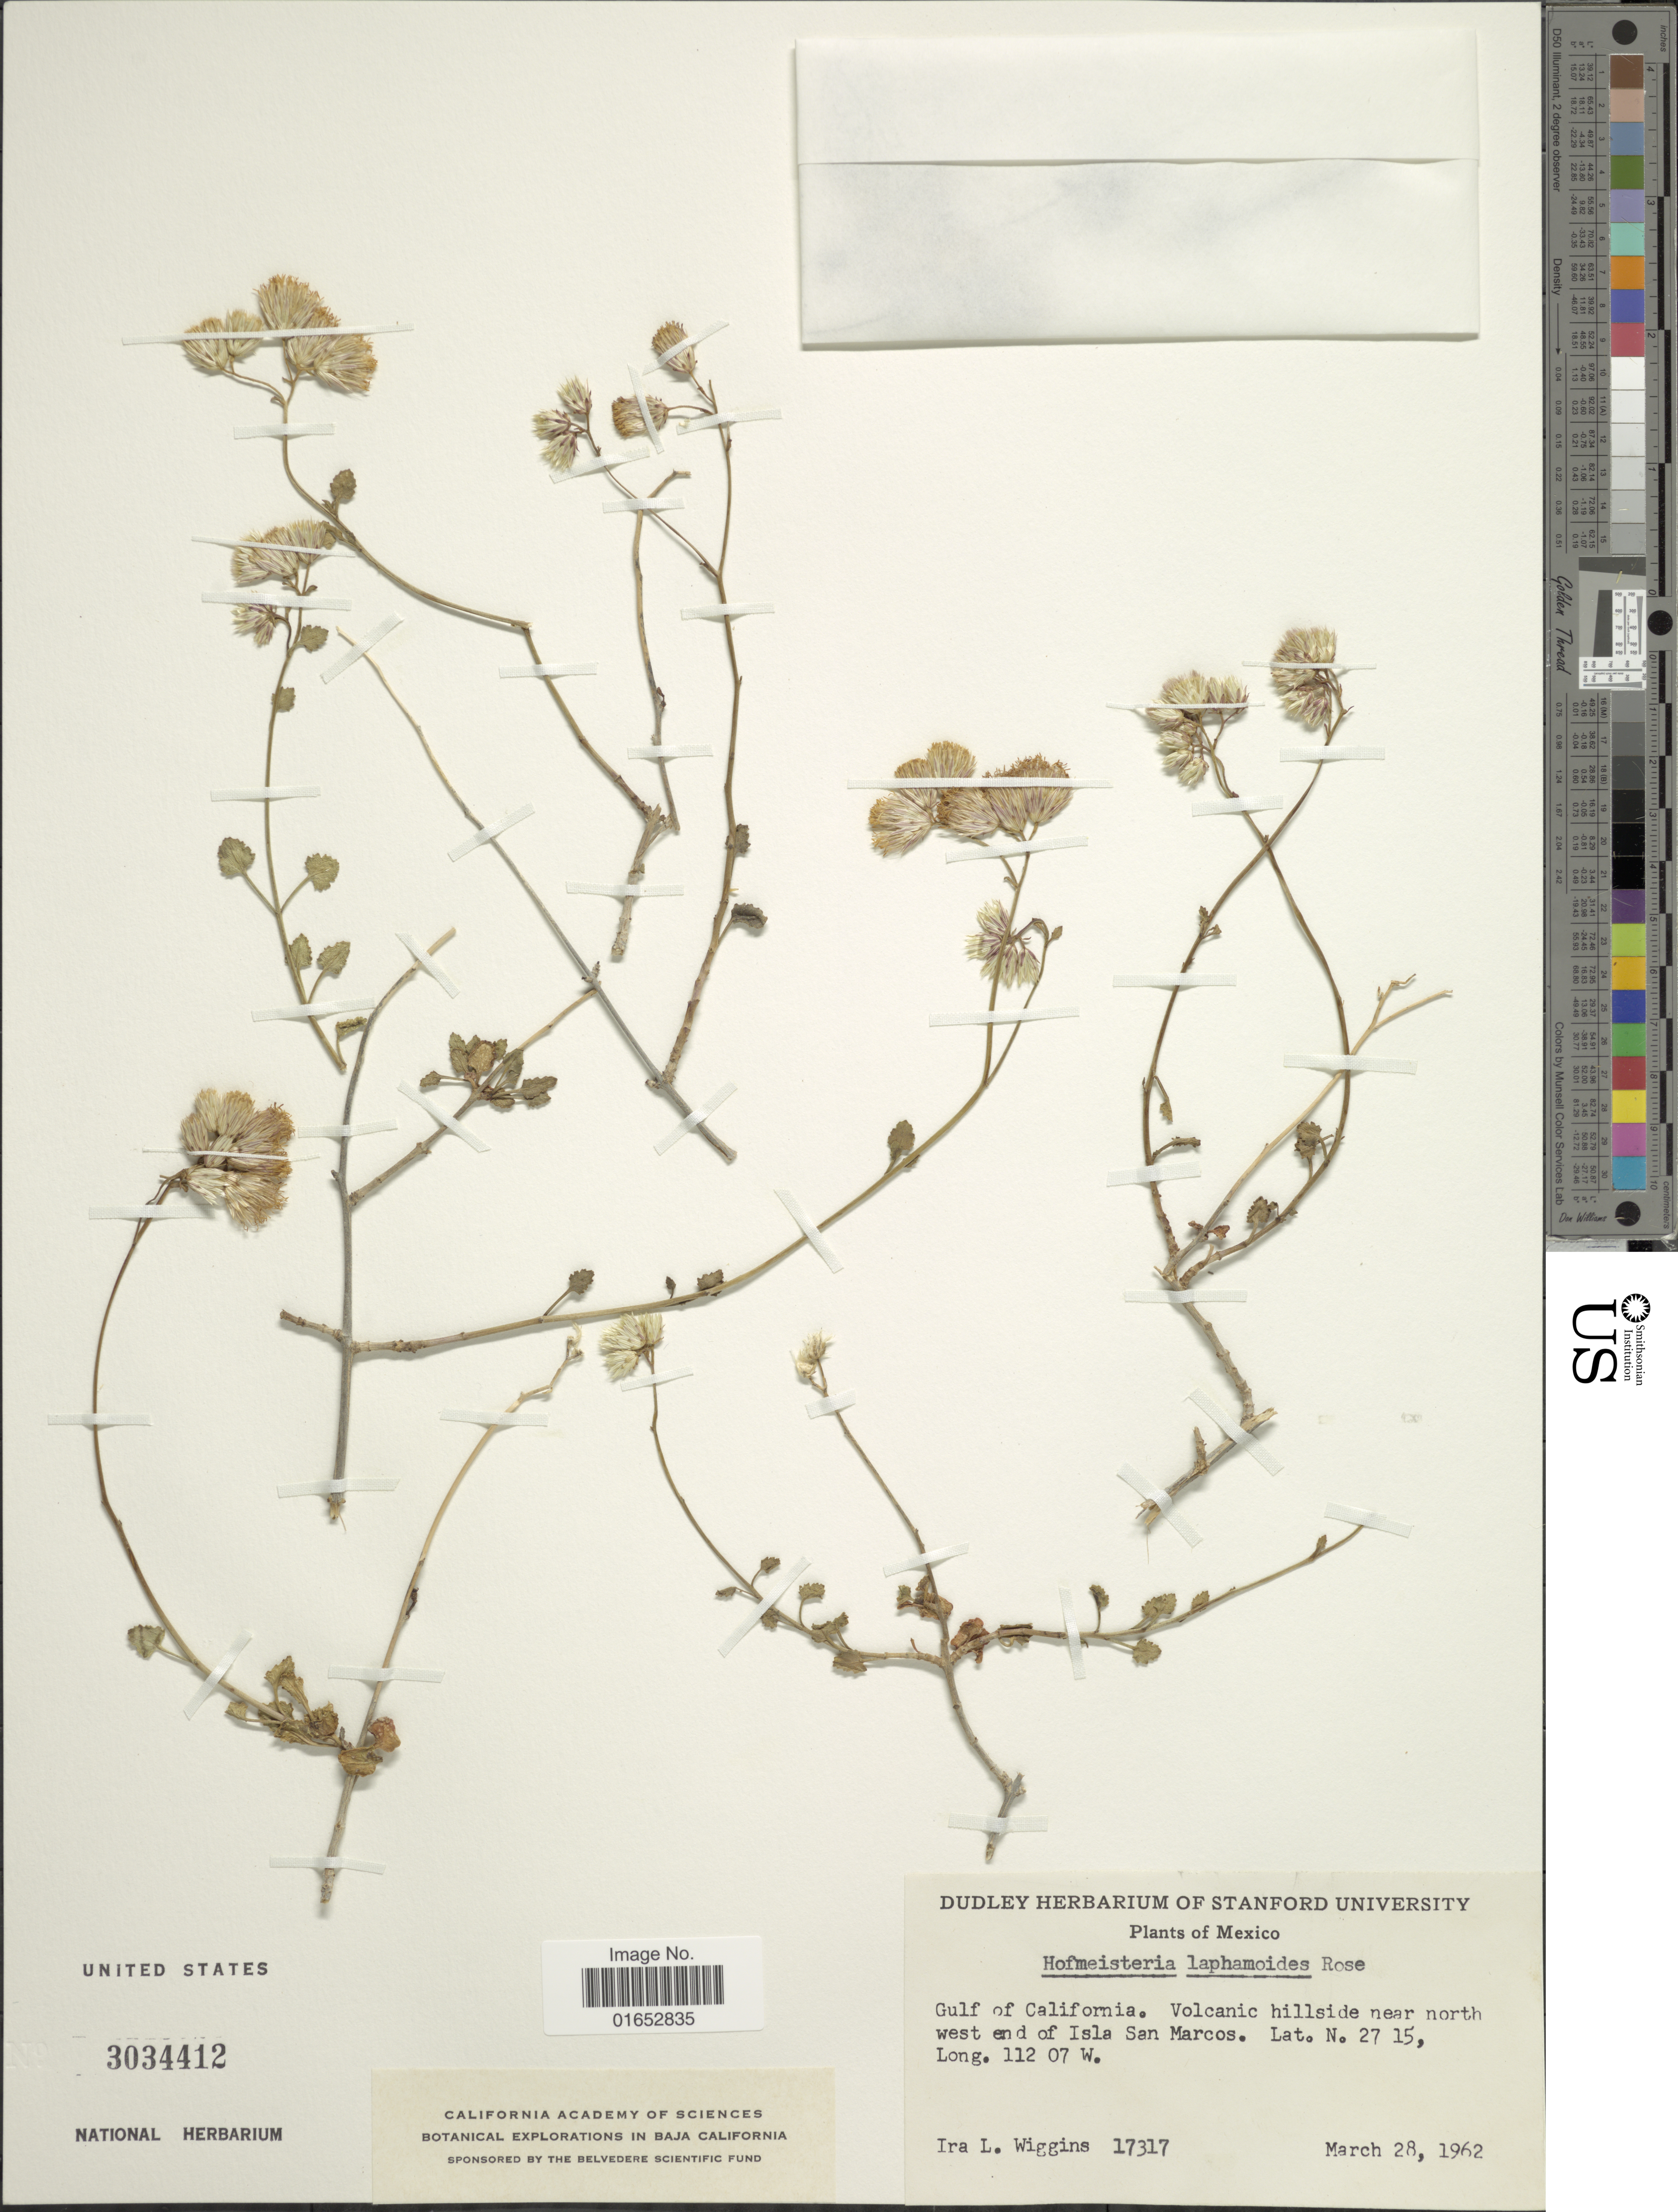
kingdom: Plantae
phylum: Tracheophyta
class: Magnoliopsida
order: Asterales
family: Asteraceae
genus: Pleurocoronis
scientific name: Pleurocoronis laphamioides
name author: (Rose) R.M. King & H. Rob.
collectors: I. L. Wiggins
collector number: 17317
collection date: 1962-03-28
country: Mexico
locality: Gulf of California, Volcanic hillside near north west end of Isla San Marcos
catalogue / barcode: US 3034412